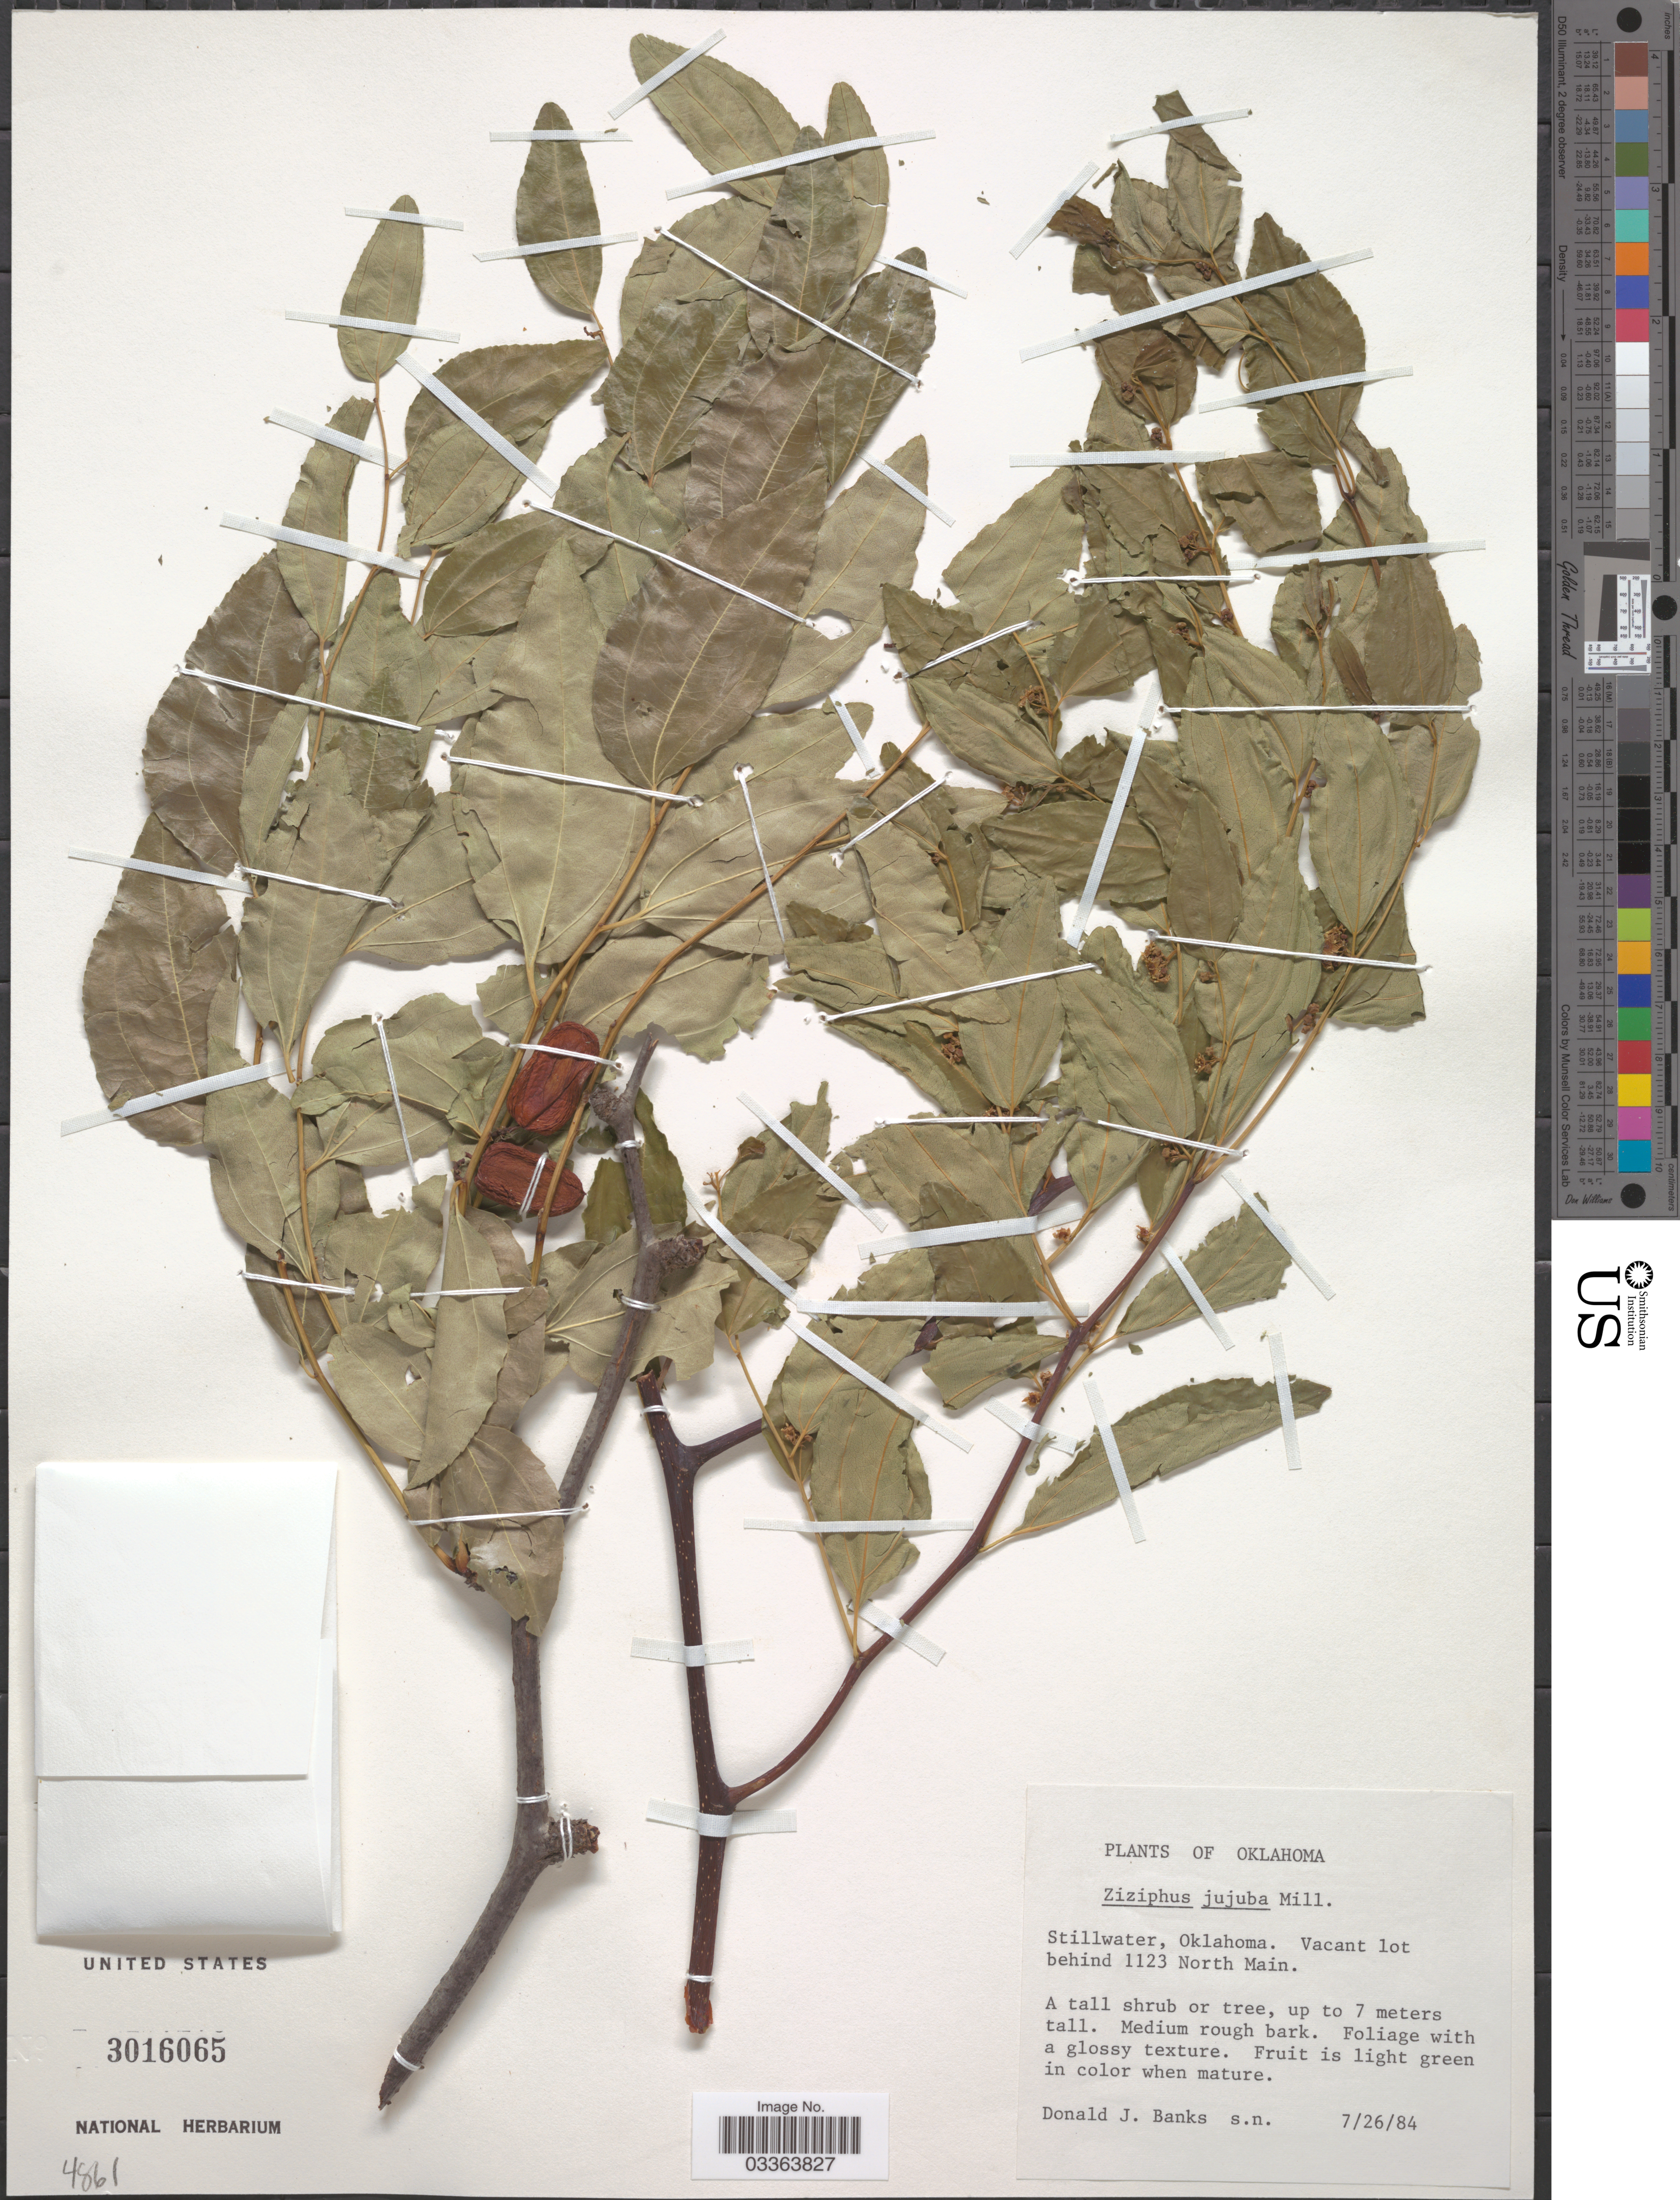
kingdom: Plantae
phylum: Tracheophyta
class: Magnoliopsida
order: Rosales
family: Rhamnaceae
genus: Ziziphus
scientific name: Ziziphus jujuba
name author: Mill.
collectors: D. J. Banks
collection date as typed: Transcribed d/m/y: 26/7/84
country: United States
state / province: Oklahoma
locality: Stillwater. Vacant lot behind 1123 North Main.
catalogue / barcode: US 3016065